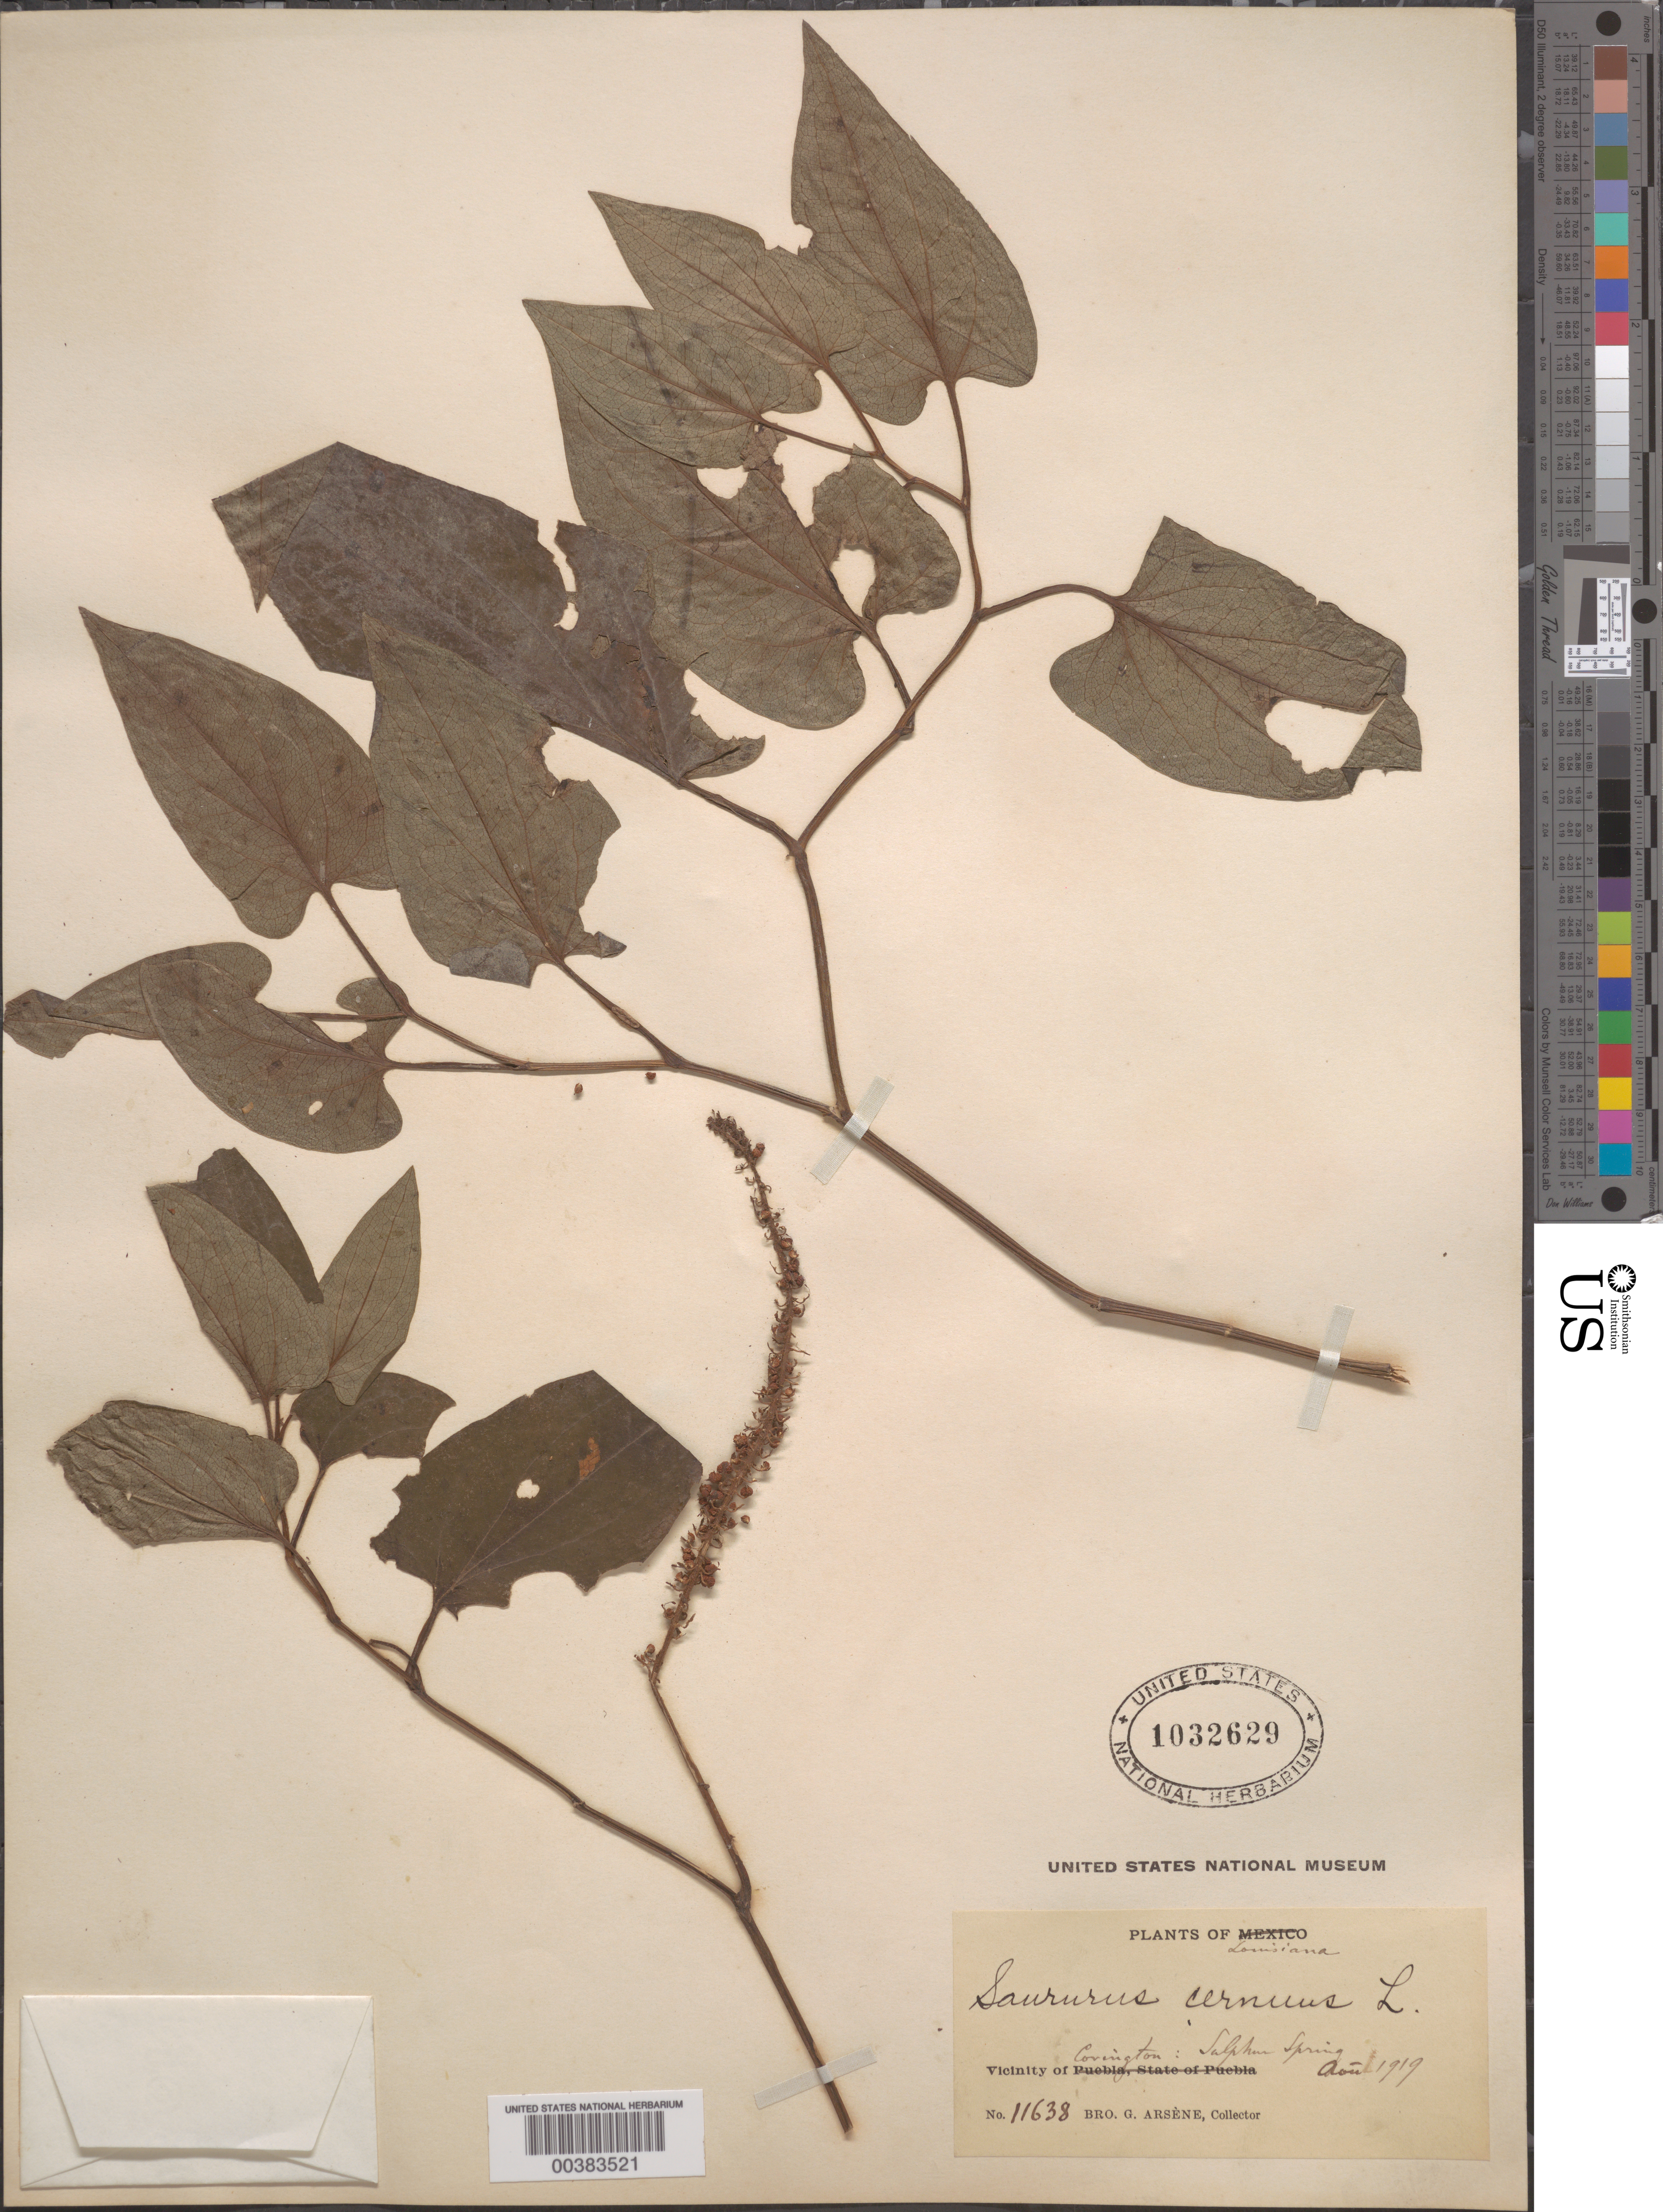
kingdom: Plantae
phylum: Tracheophyta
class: Magnoliopsida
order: Piperales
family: Saururaceae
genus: Saururus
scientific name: Saururus cernuus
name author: L.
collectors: Bro. G. Arsène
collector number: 11638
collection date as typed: Aug 1919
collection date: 1919-08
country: United States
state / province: Louisiana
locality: Covington, Sulphur Spring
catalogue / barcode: US 1032629